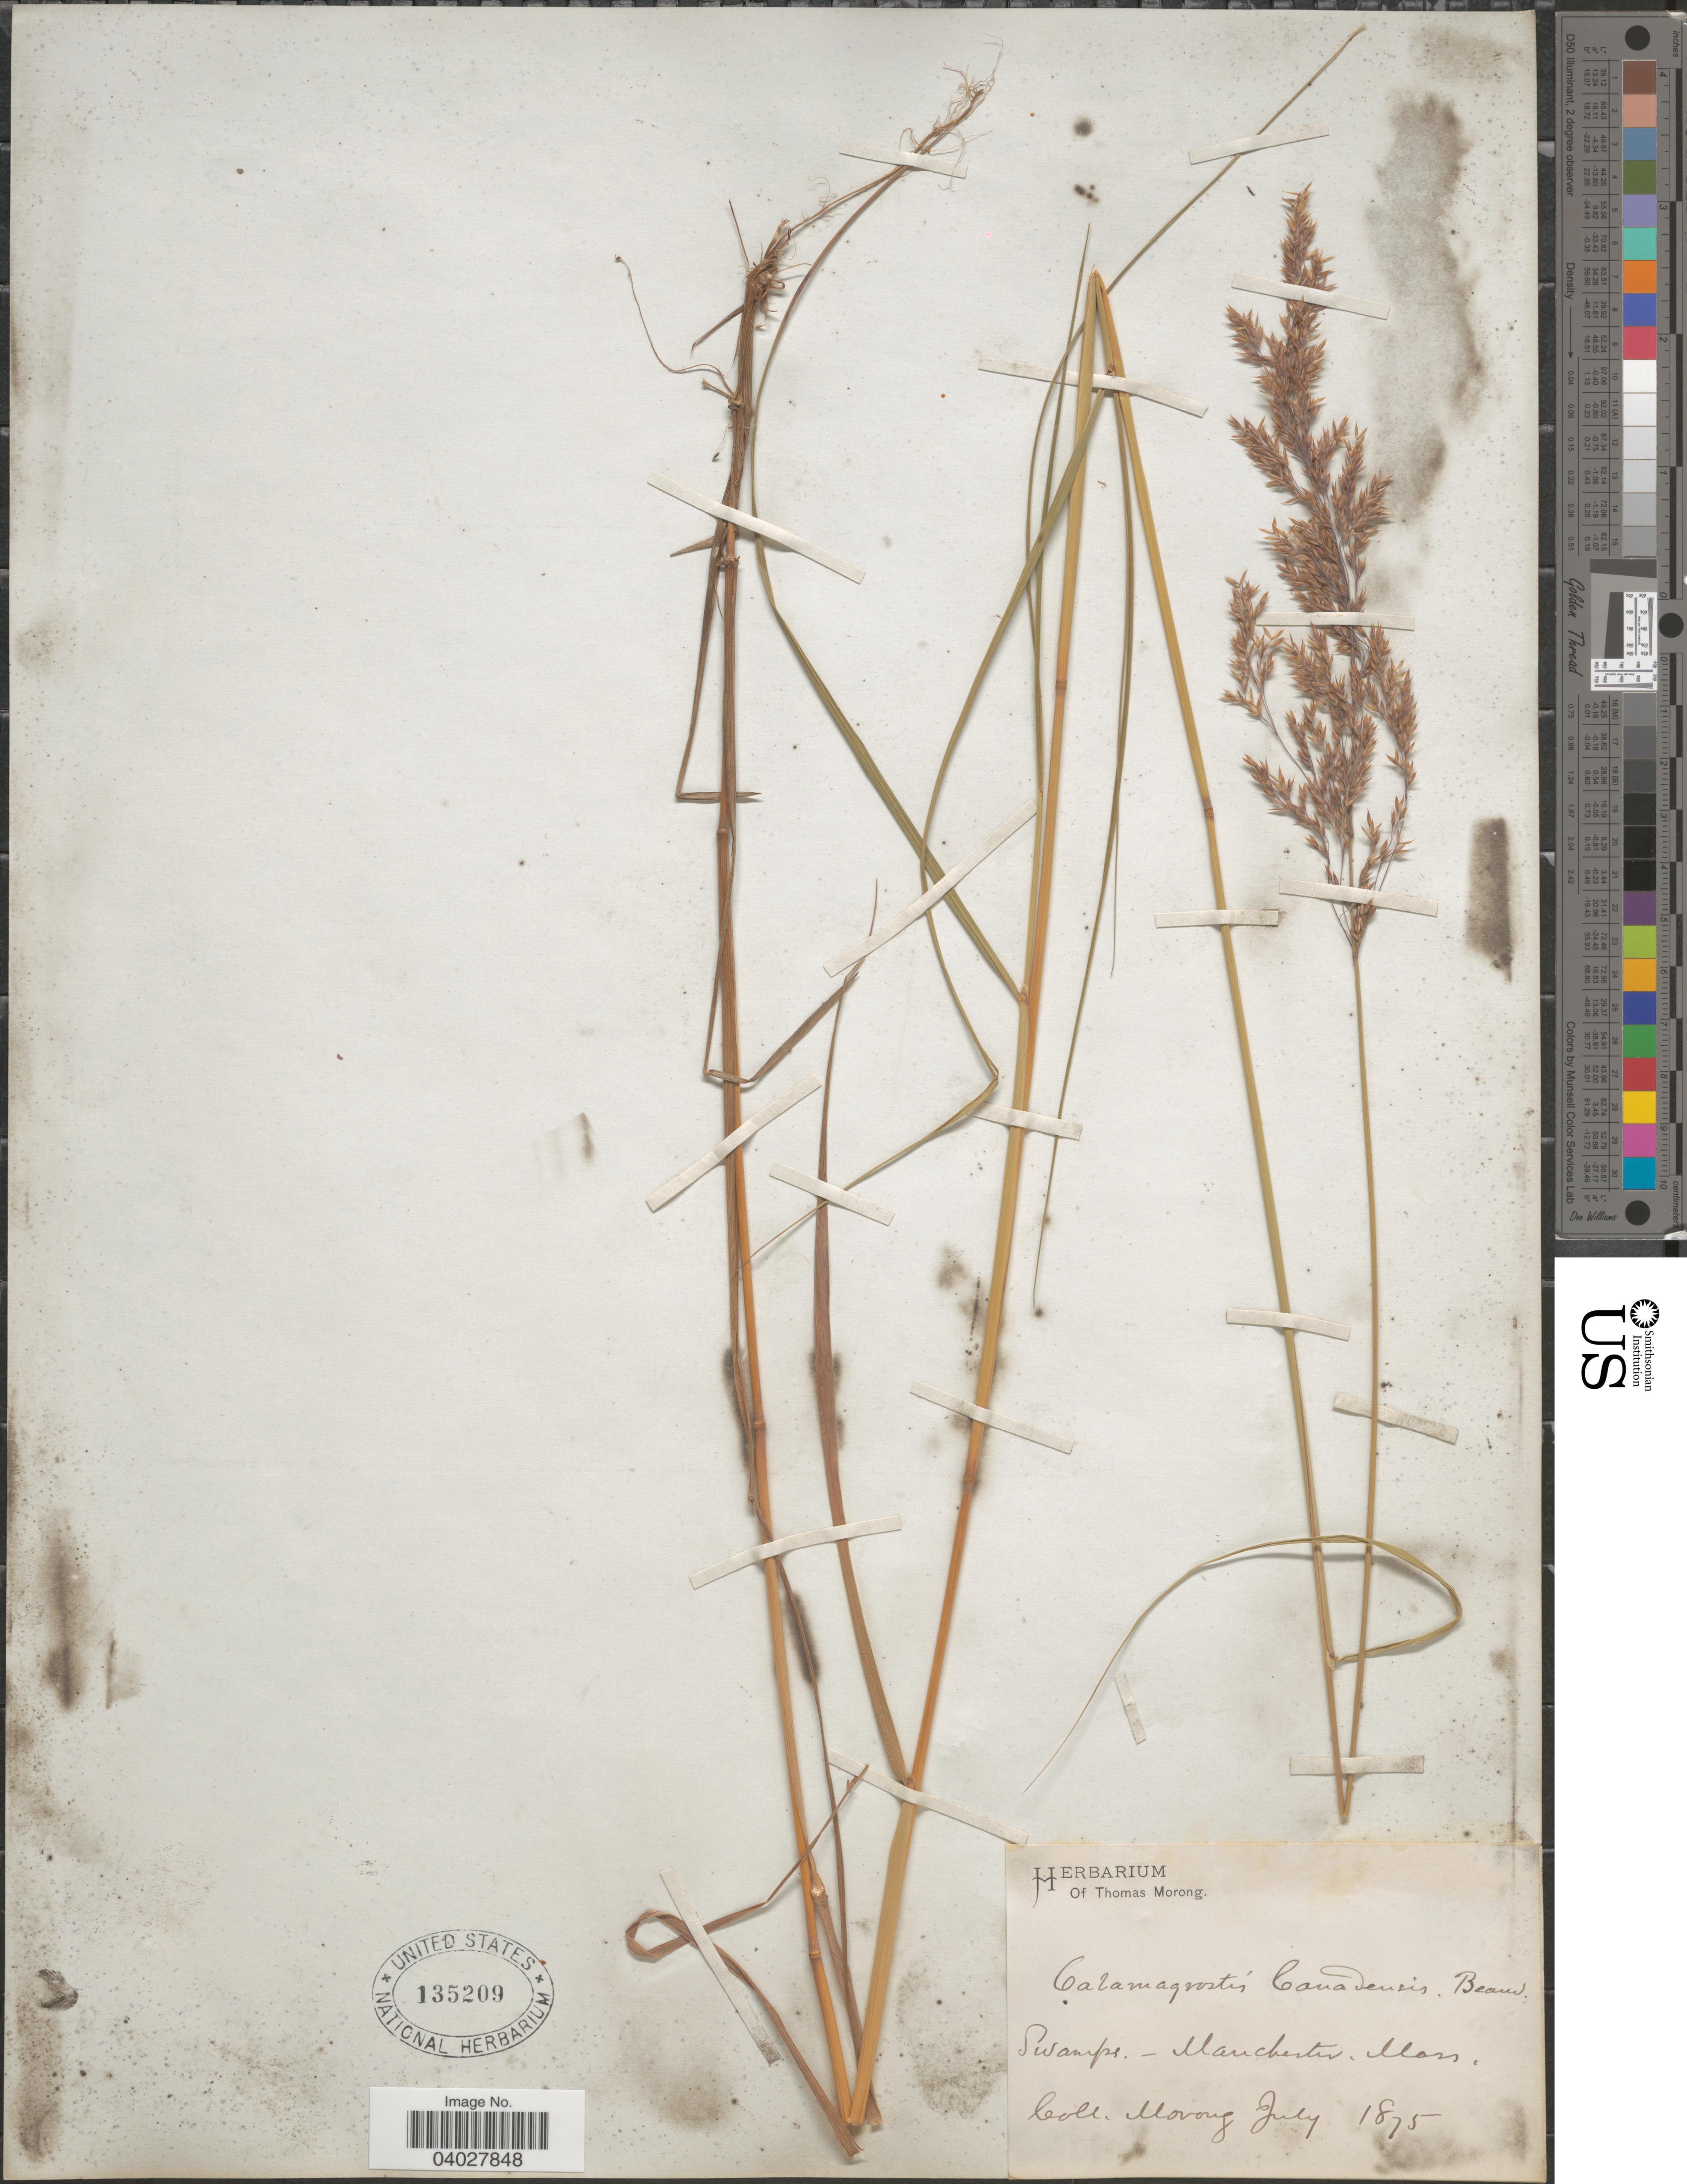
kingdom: Plantae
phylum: Tracheophyta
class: Liliopsida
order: Poales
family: Poaceae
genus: Calamagrostis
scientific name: Calamagrostis canadensis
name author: (Michx.) P. Beauv.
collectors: ex herb. T. Morong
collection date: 1875-07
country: United States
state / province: Massachusetts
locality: Swamps, Manchester.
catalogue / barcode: US 135209